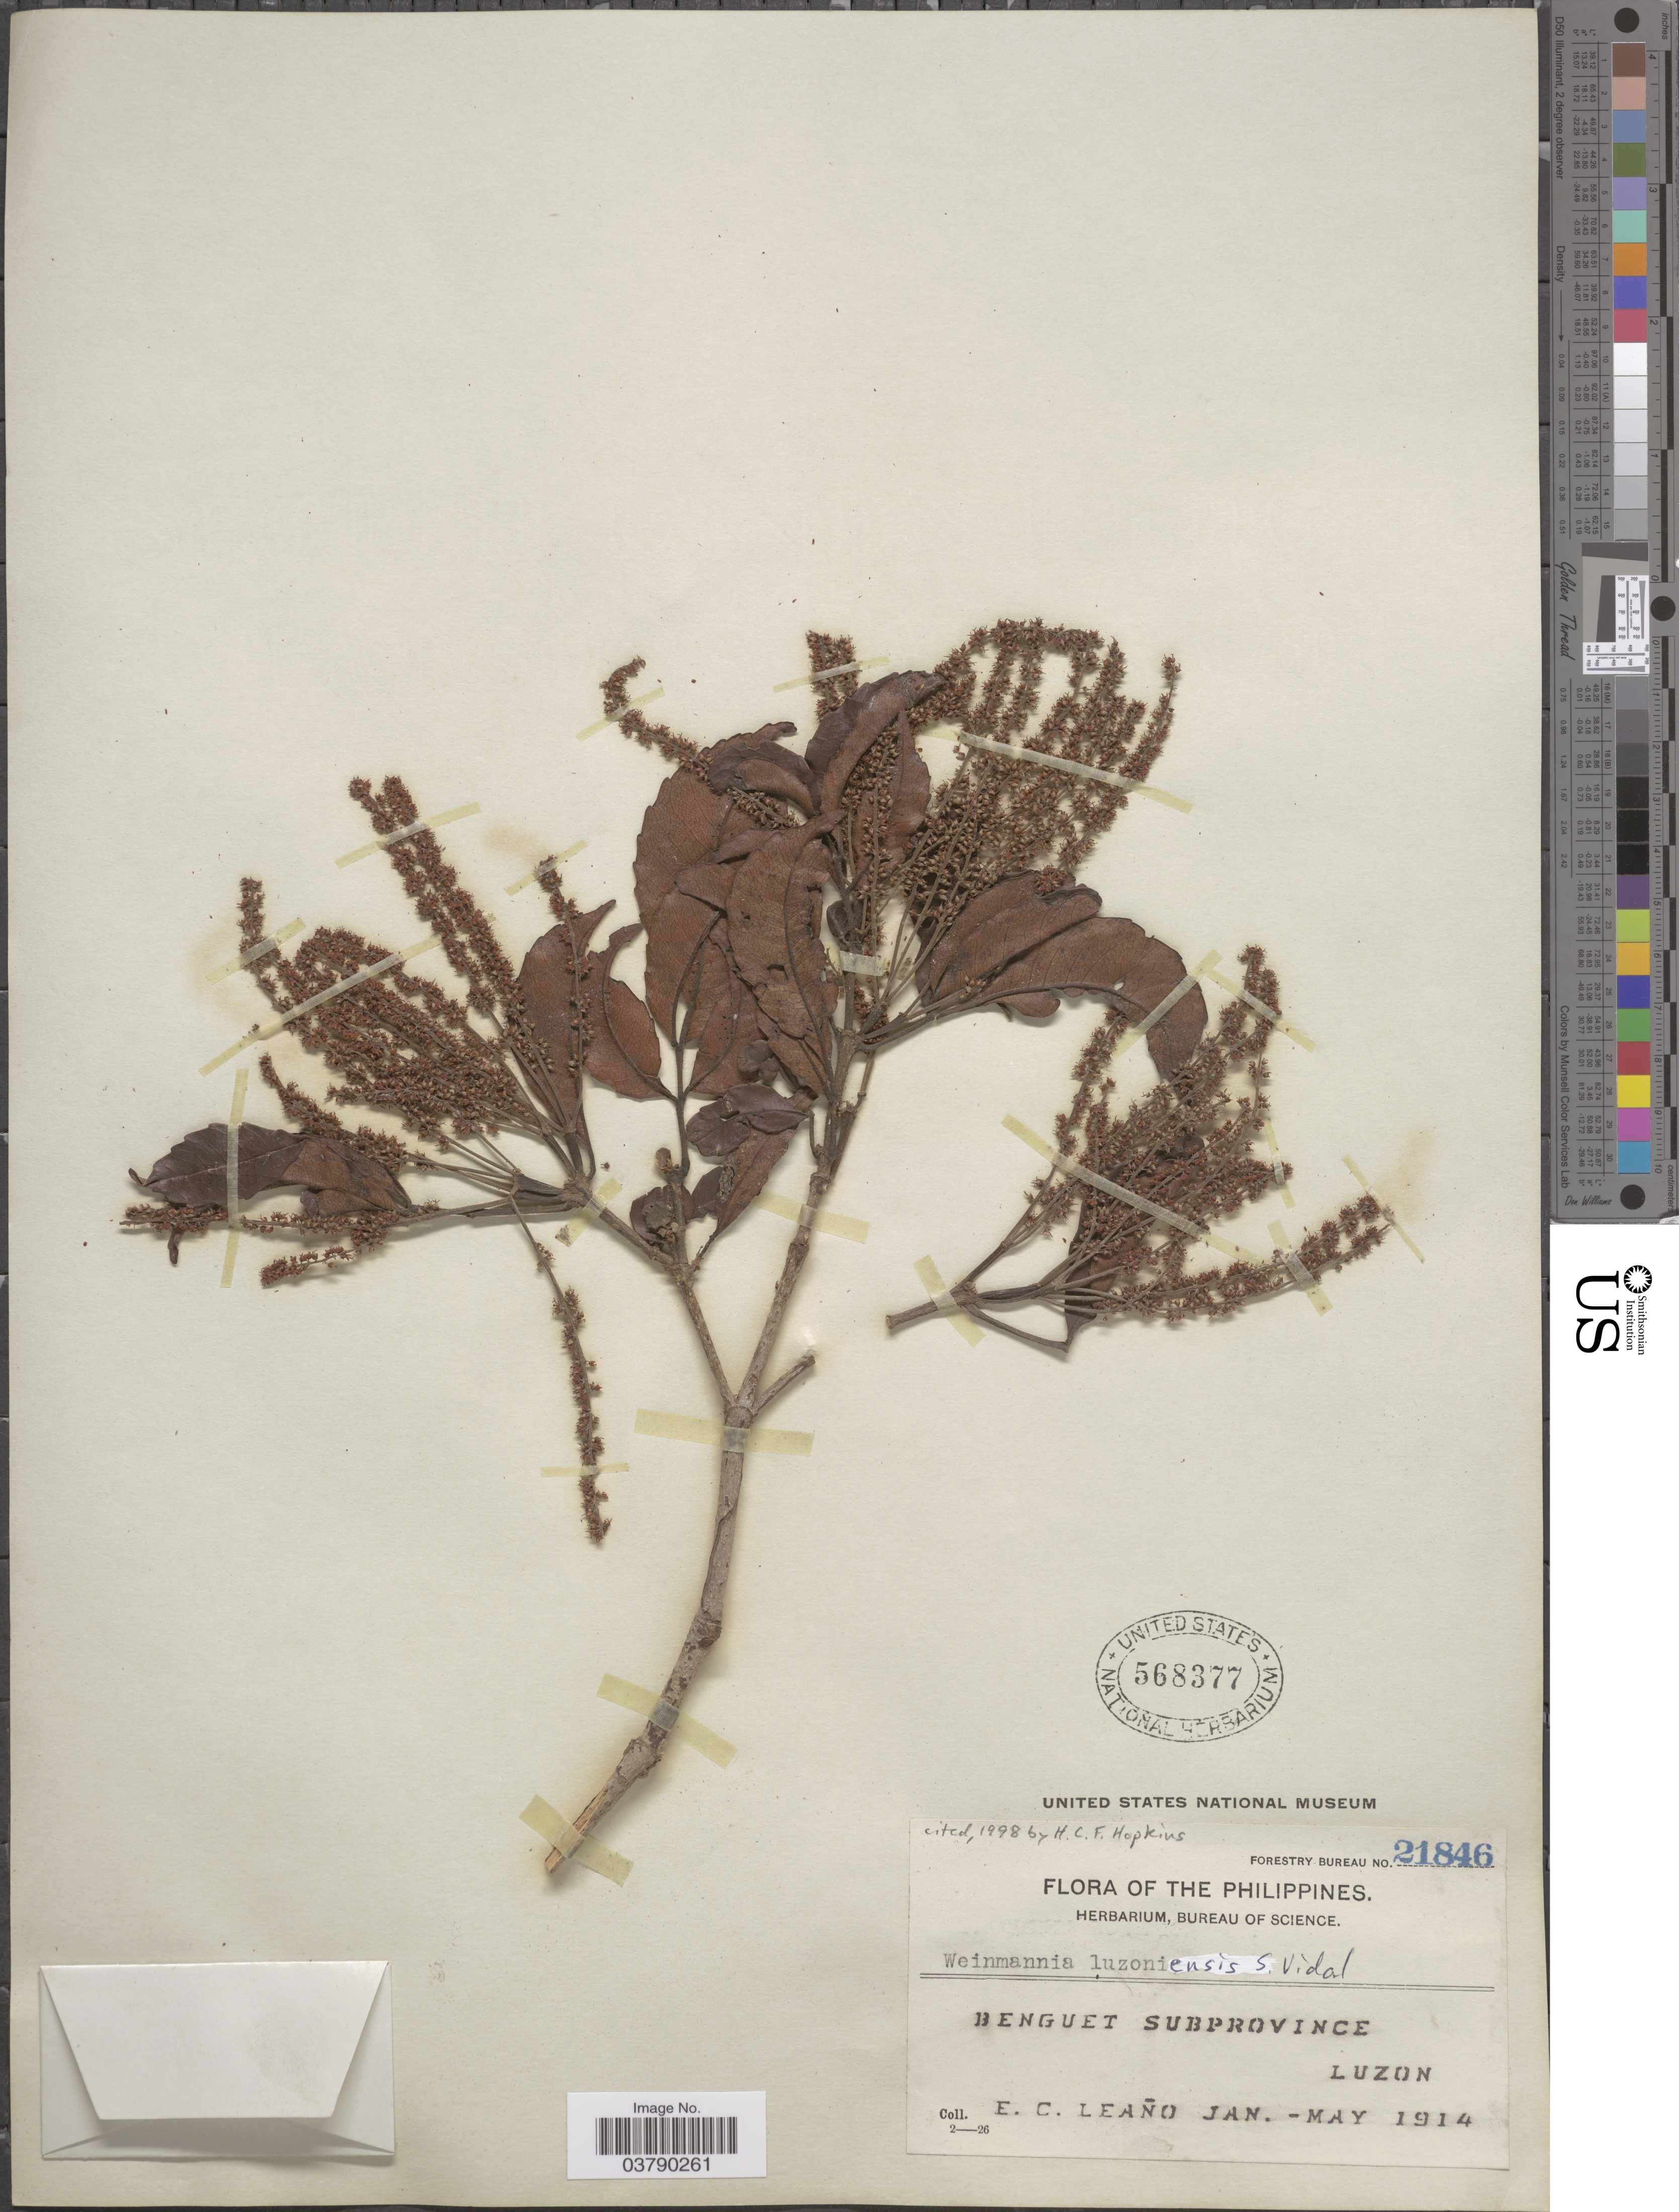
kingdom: Plantae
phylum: Tracheophyta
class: Magnoliopsida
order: Oxalidales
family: Cunoniaceae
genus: Pterophylla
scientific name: Pterophylla luzoniensis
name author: (S. Vidal) Pillon & H.C. Hopkins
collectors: E. Leano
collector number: Forestry Bureau 21846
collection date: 1914-01/1914-05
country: Philippines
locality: Benguet Subprovince, Luzon.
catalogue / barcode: US 568377